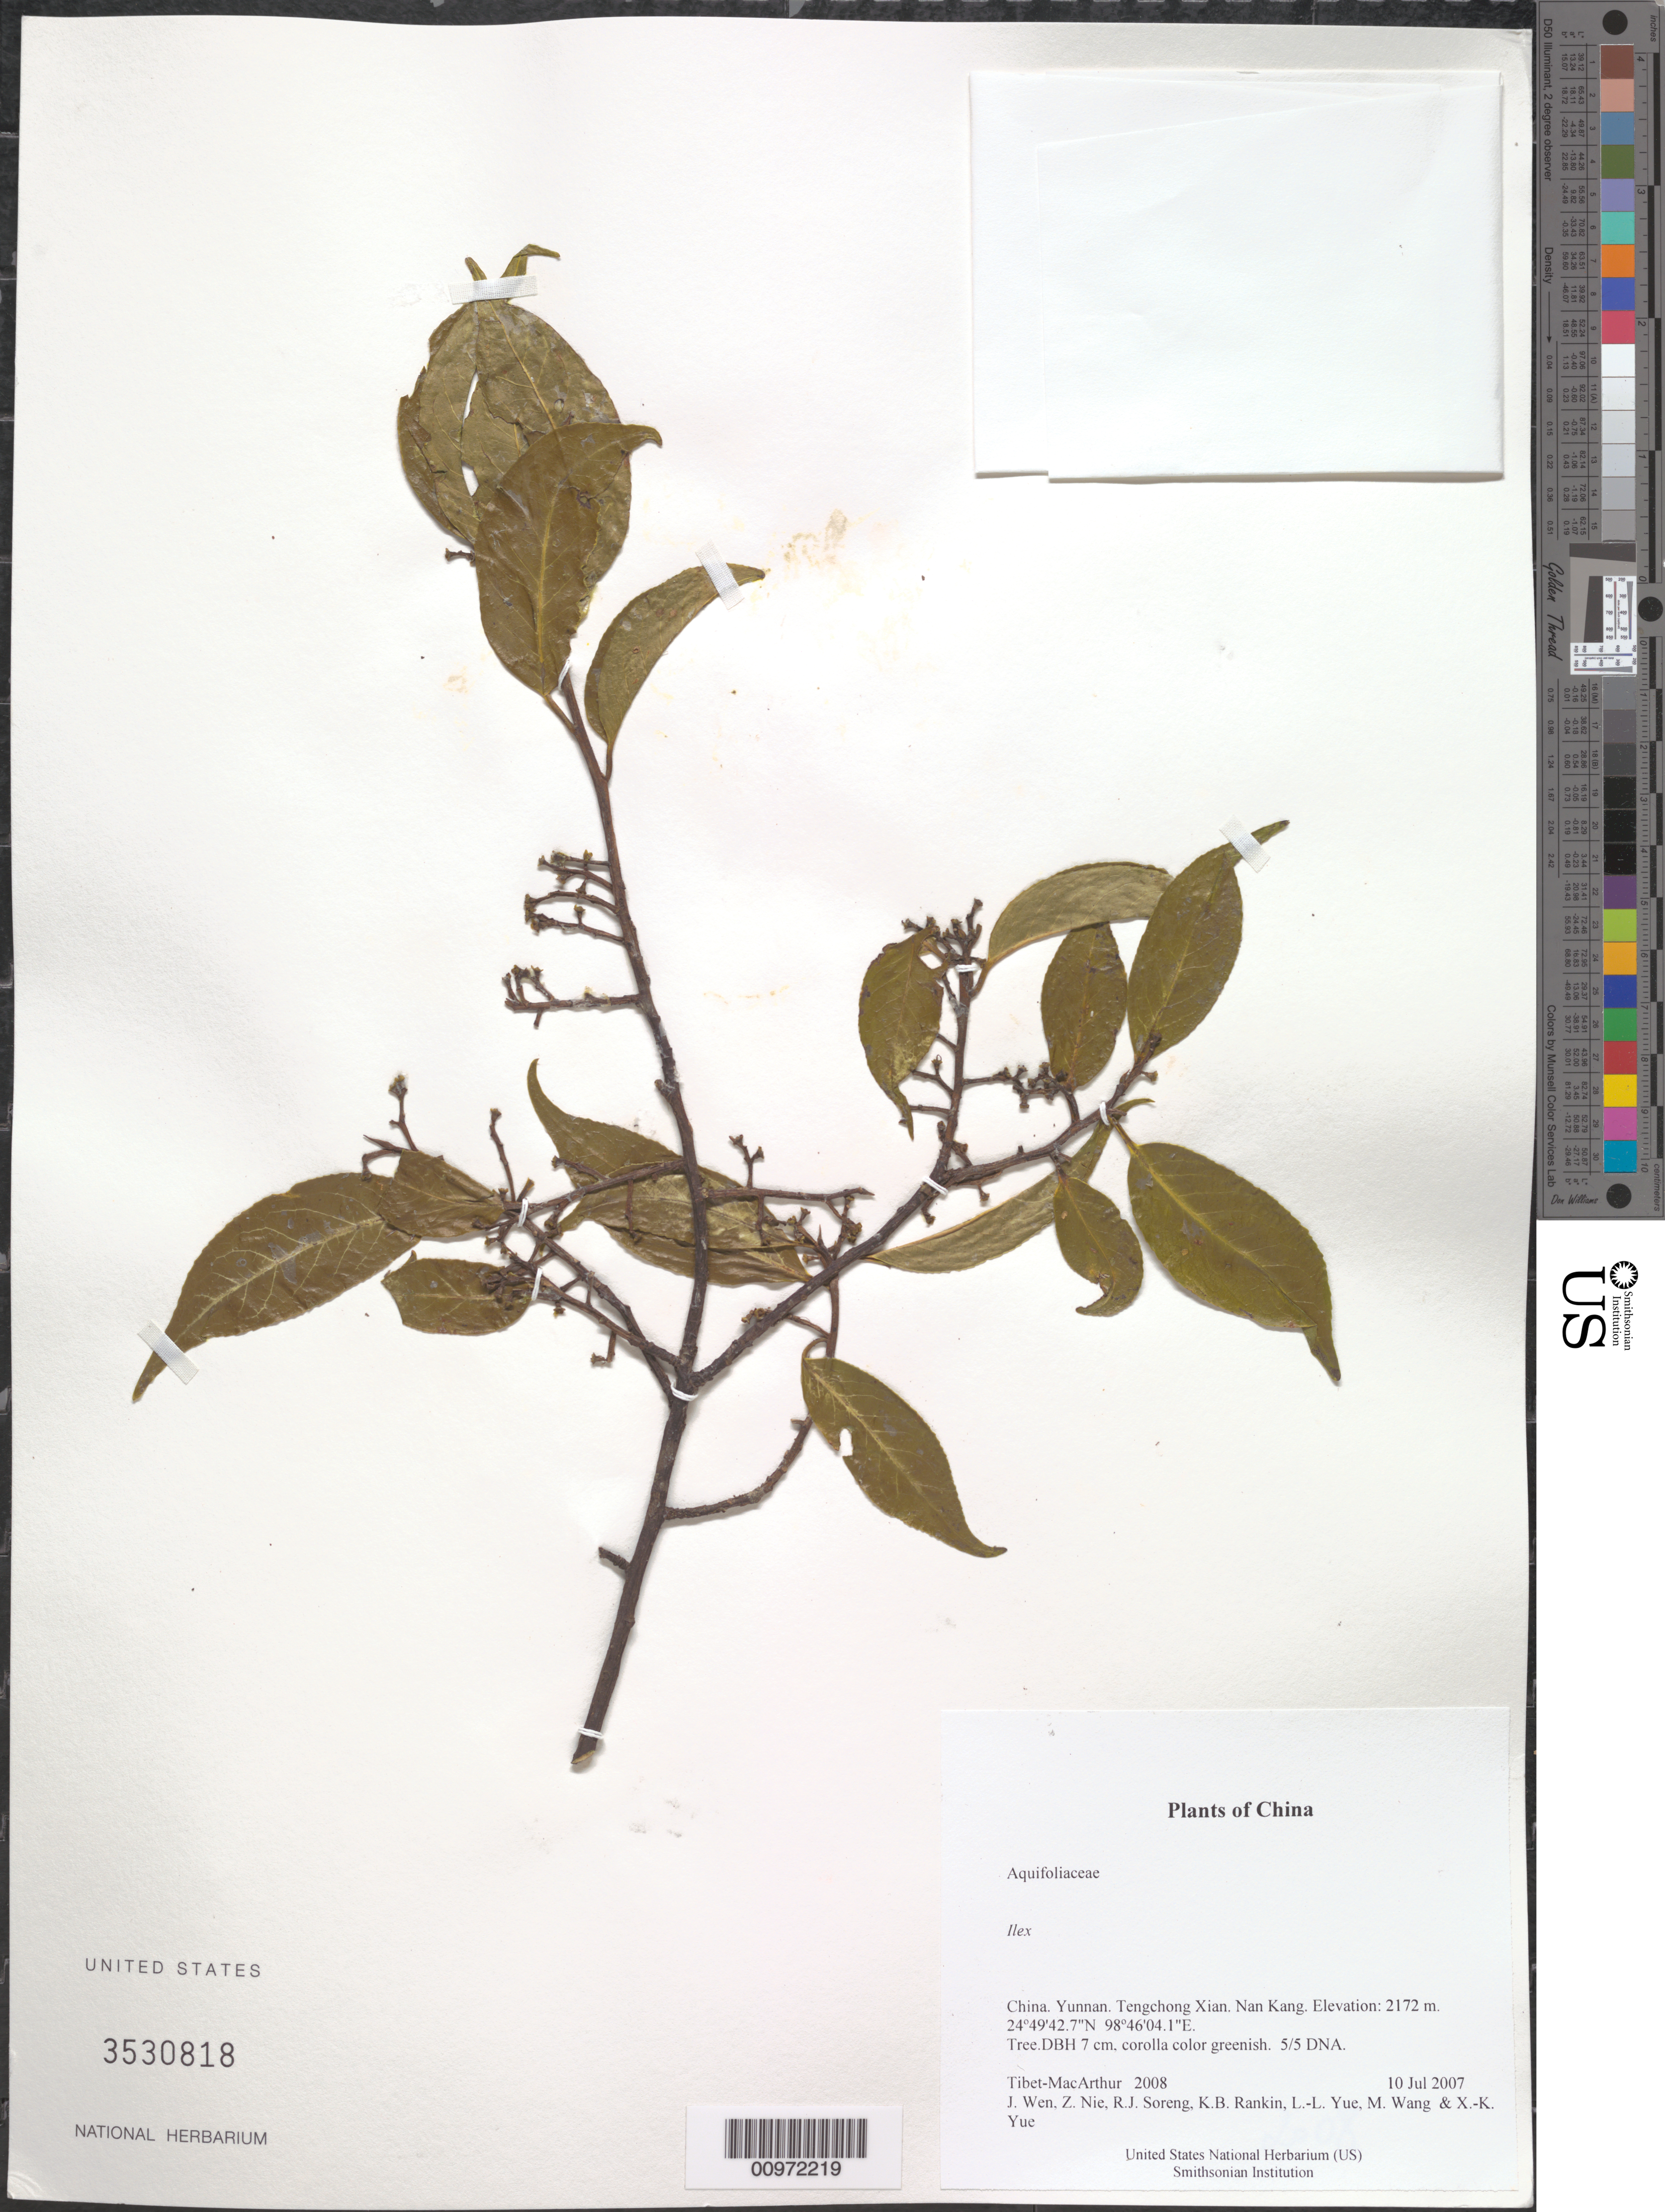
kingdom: Plantae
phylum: Tracheophyta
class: Magnoliopsida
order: Aquifoliales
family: Aquifoliaceae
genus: Ilex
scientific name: Ilex sp.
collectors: Tibet-MacArthur, J. Wen, Z. Nie, R. J. Soreng, K. Rankin, L. Yue, M. Wang & X. Yue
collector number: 2008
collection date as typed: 10 Jul 2007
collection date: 2007-07-10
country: China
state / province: Yunnan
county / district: Tengchong Xian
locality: Nan Kang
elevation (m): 2172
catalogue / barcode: US 3530818